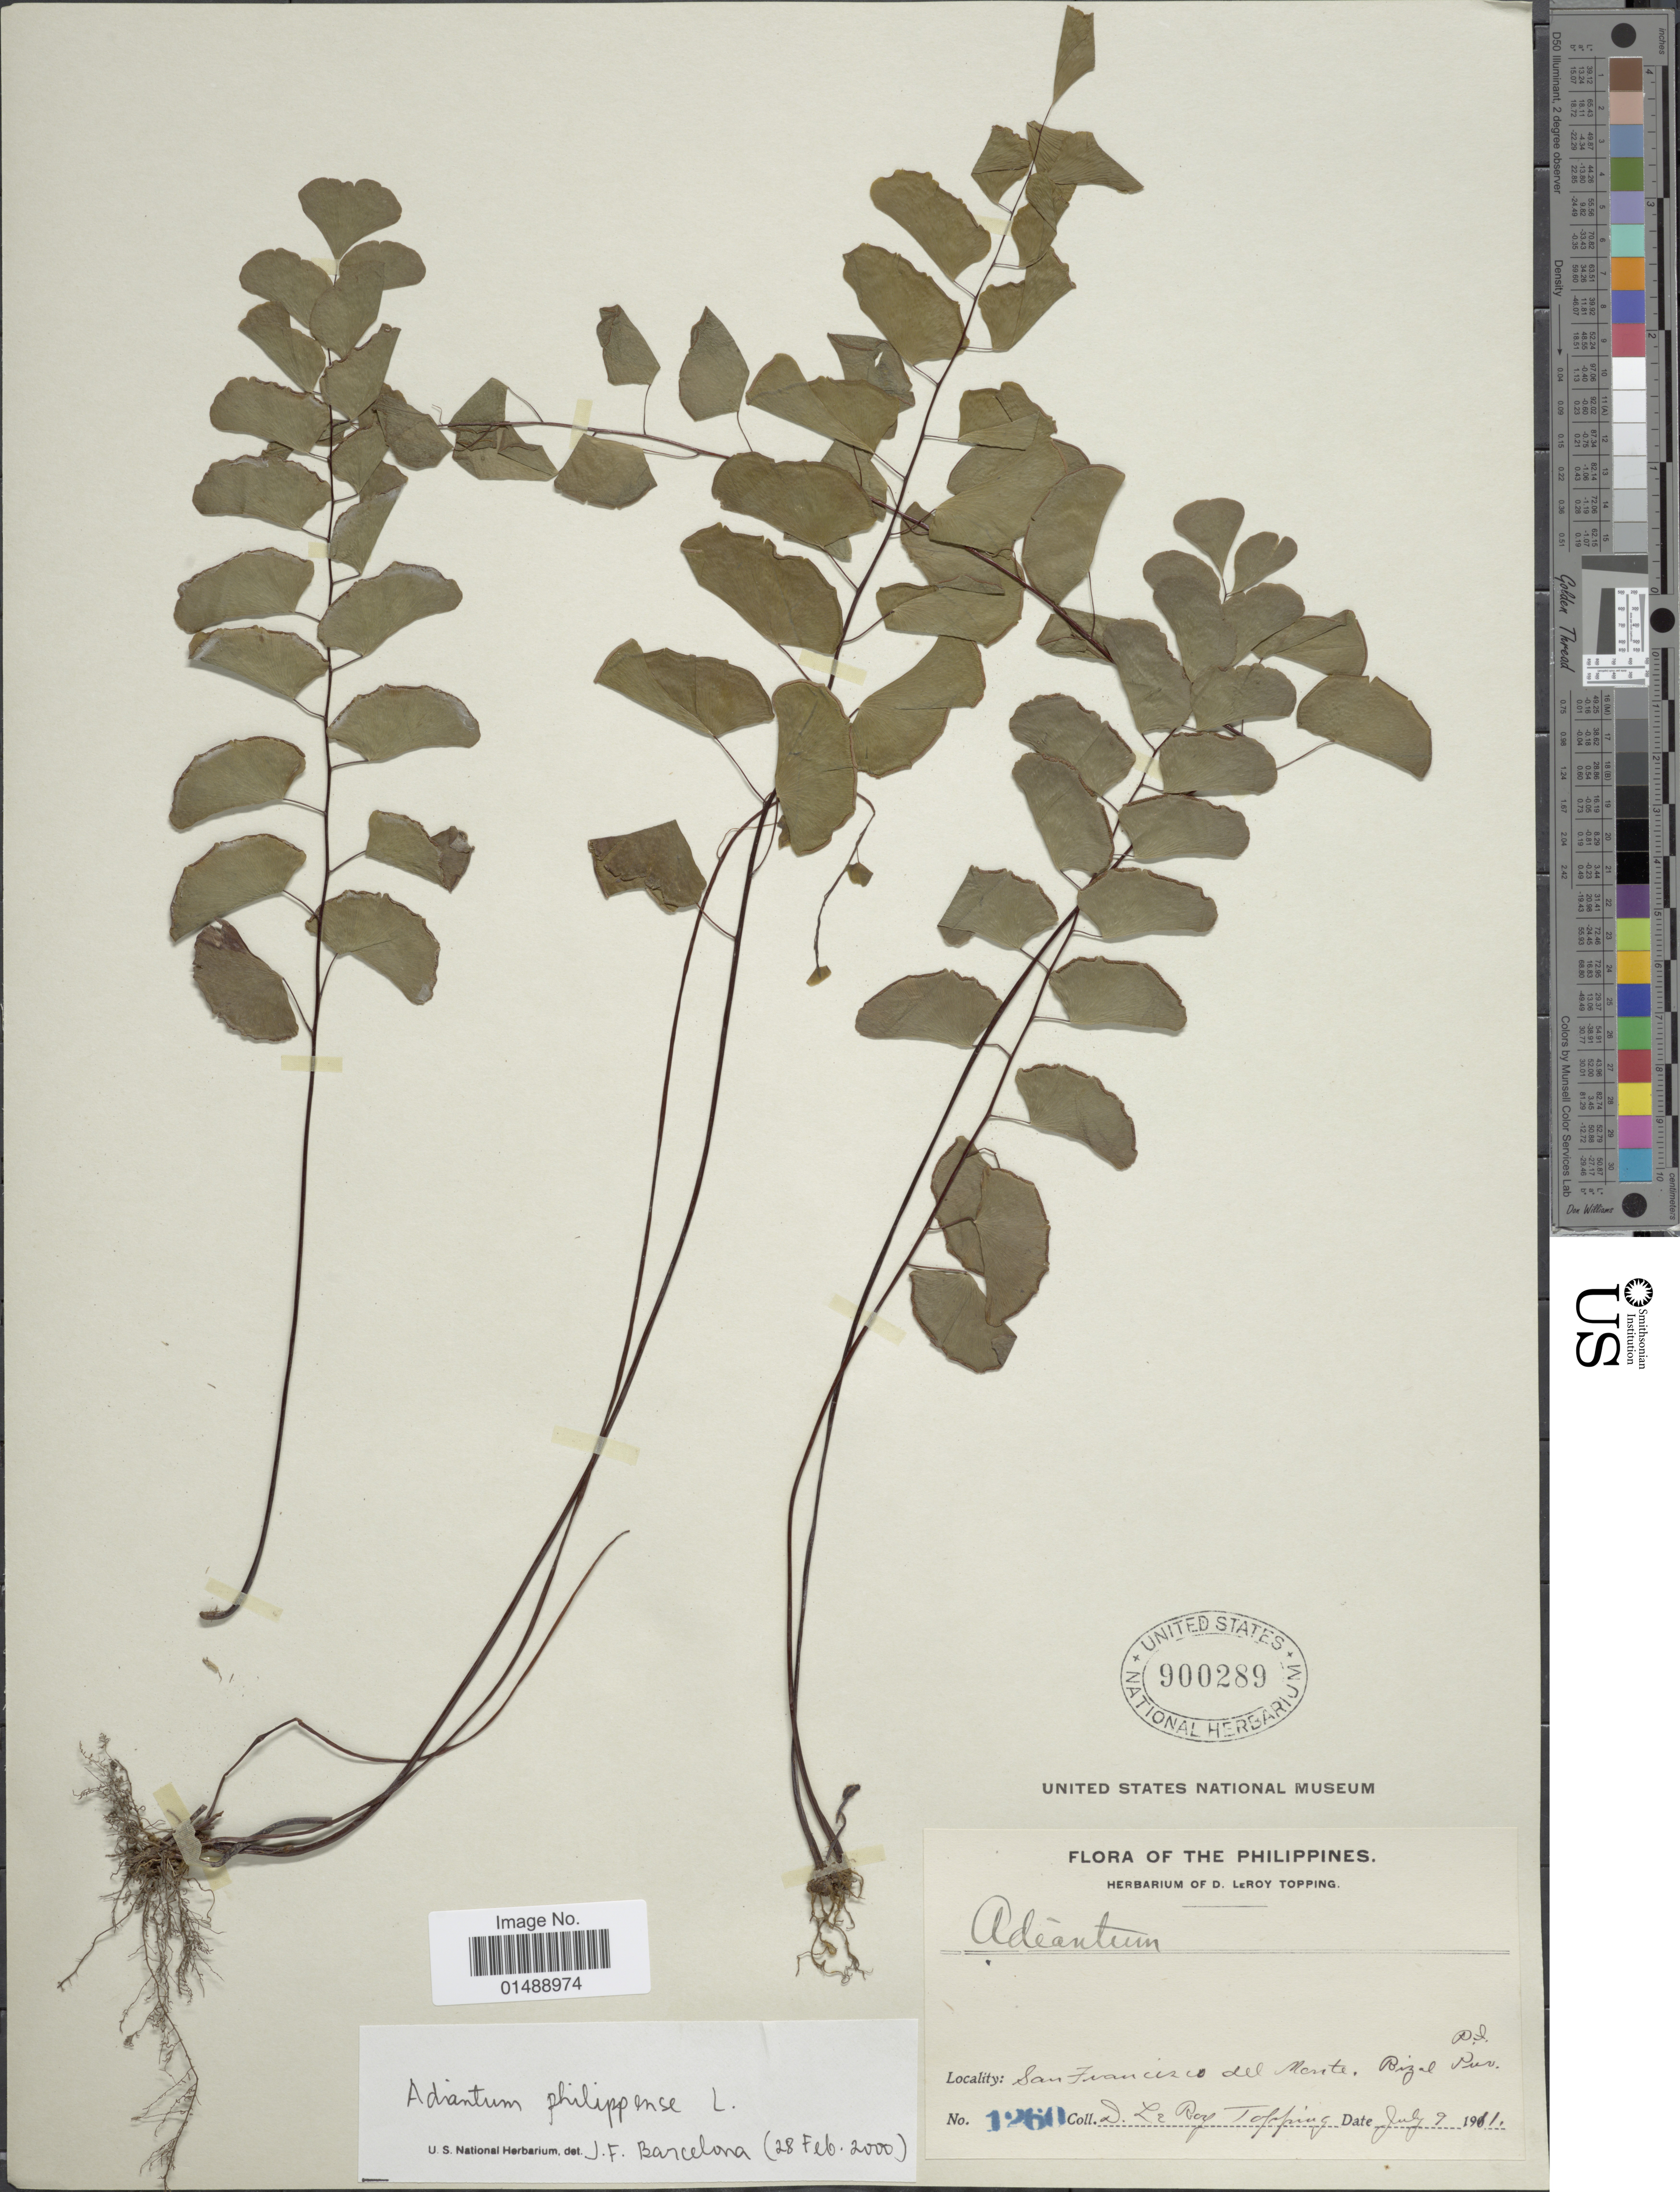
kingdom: Plantae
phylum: Tracheophyta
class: Polypodiopsida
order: Polypodiales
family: Pteridaceae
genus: Adiantum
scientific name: Adiantum philippense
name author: L.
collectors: D. L. Topping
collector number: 1260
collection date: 1901-07-09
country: Philippines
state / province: Calabarzon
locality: San Francisco del Monte, Rizal Prov., P. I.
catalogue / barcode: US 900289